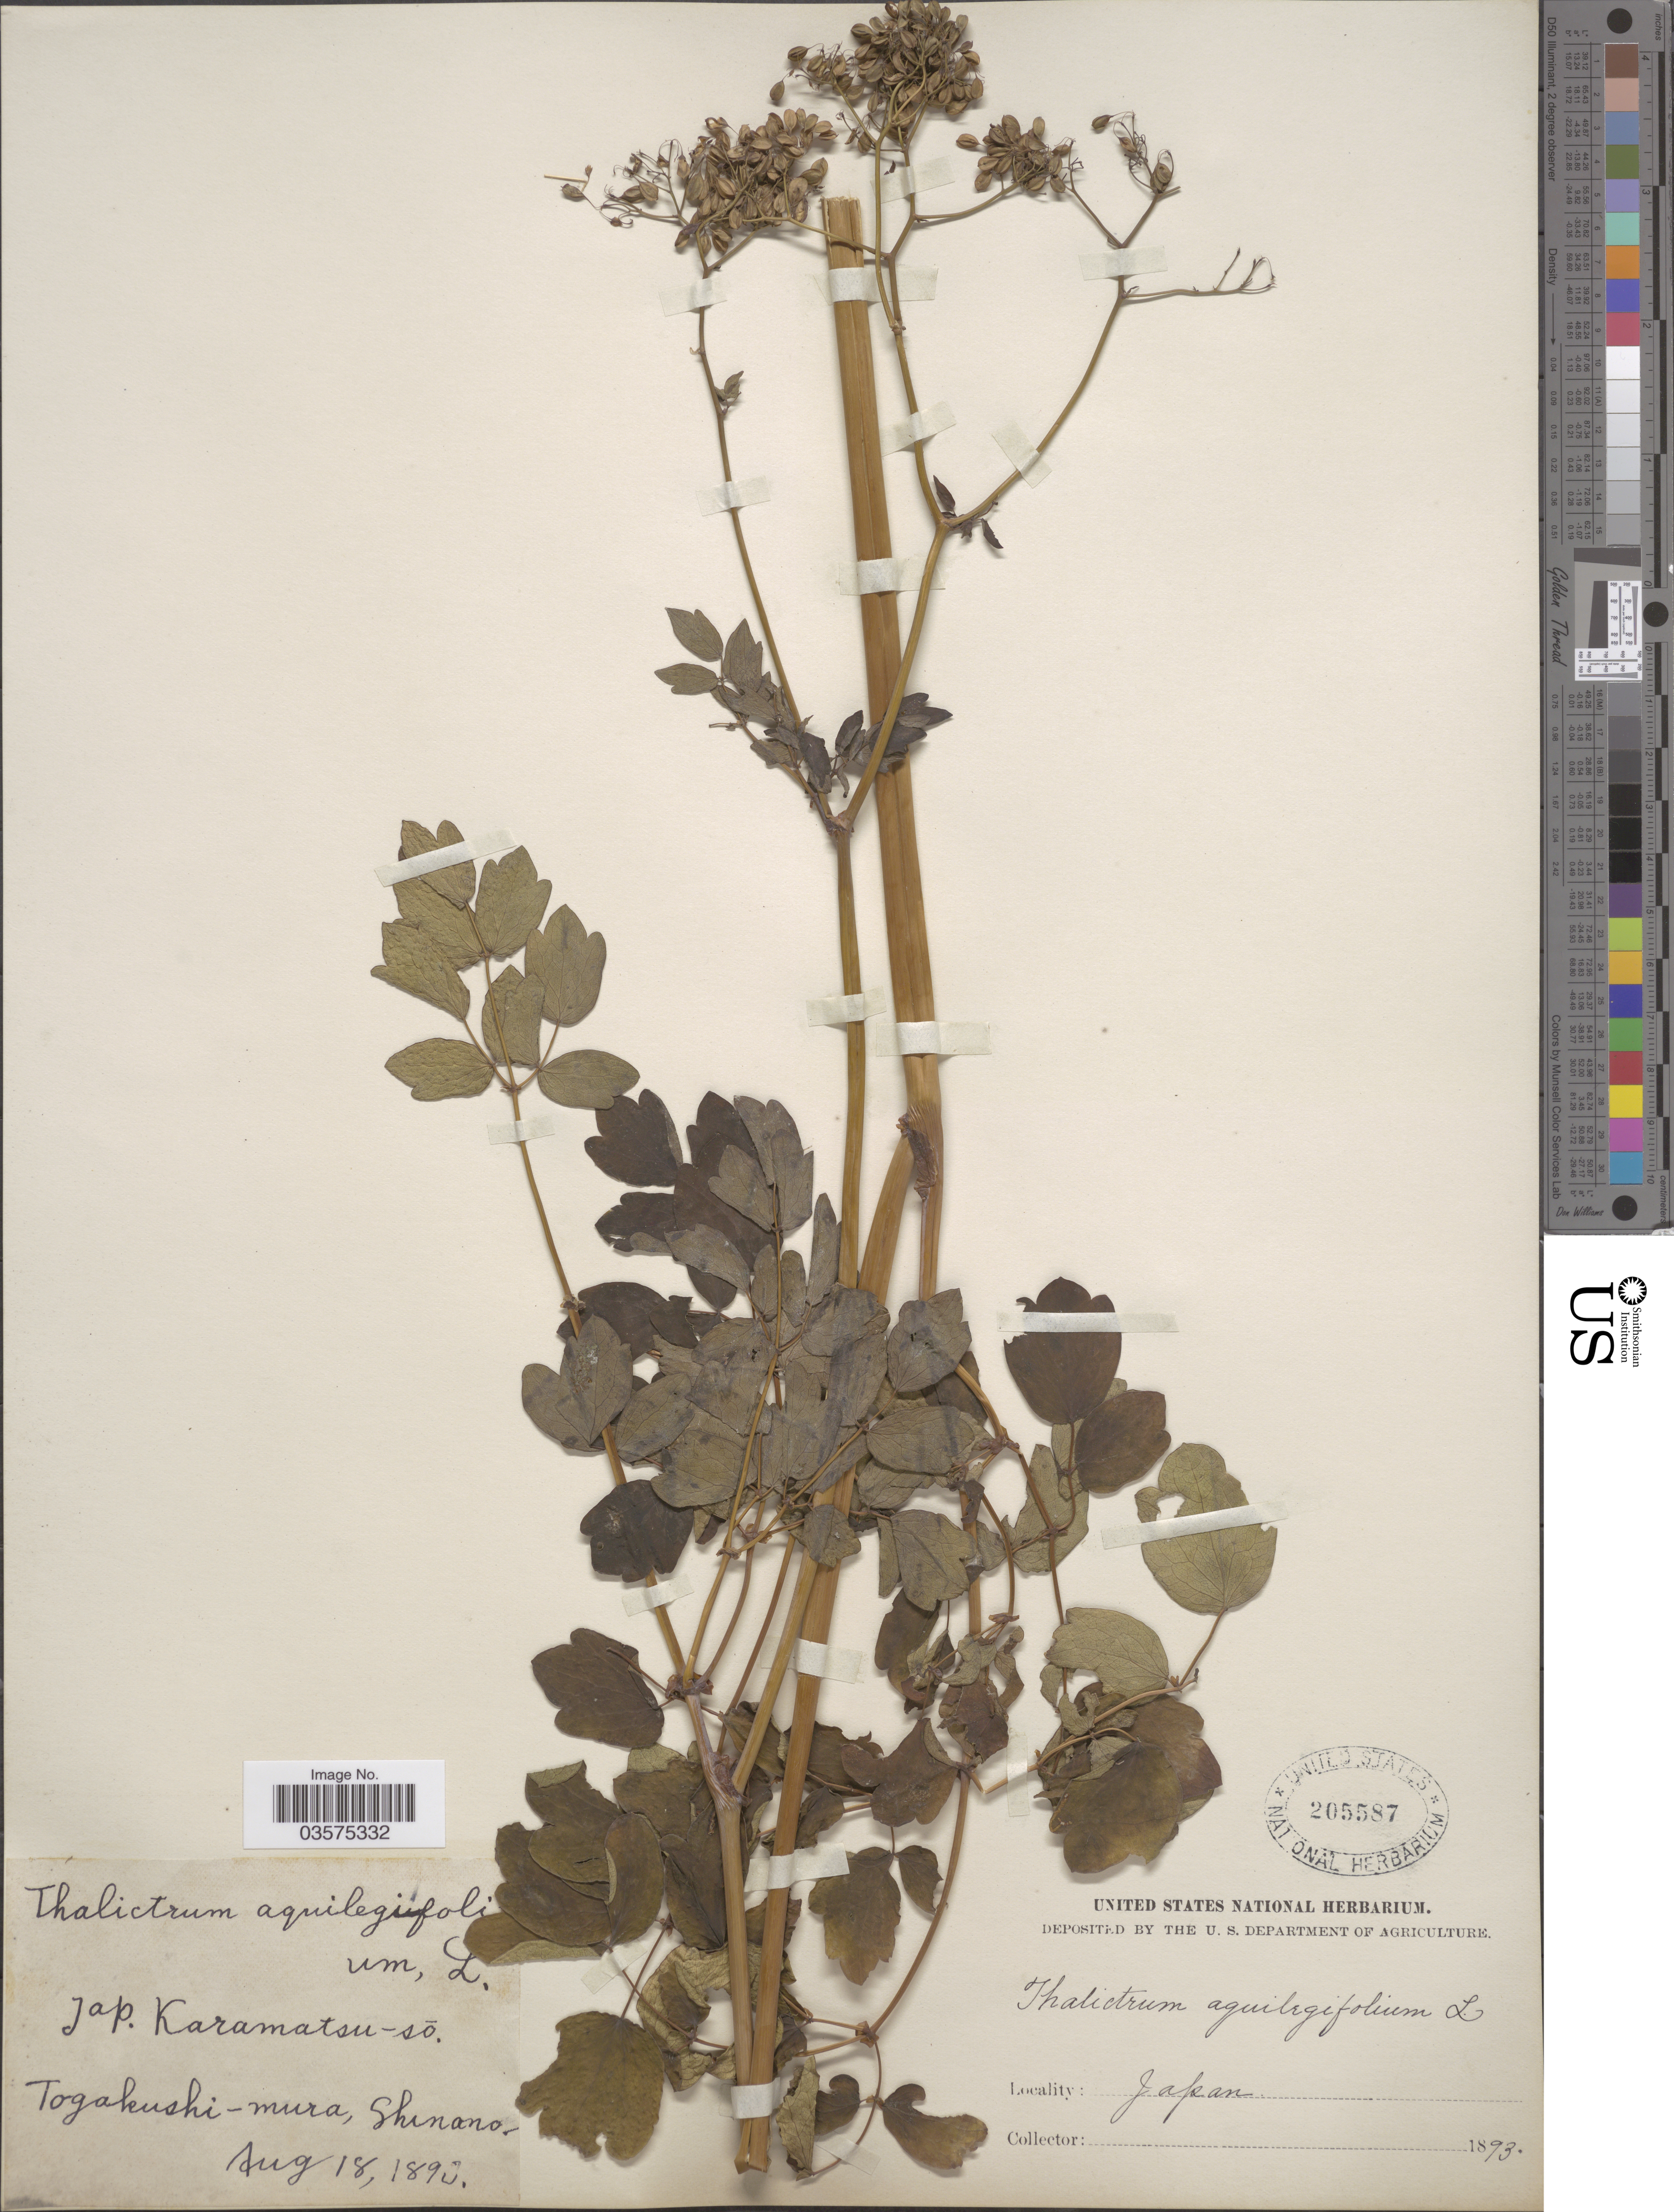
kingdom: Plantae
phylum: Tracheophyta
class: Magnoliopsida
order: Ranunculales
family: Ranunculaceae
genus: Thalictrum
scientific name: Thalictrum aquilegifolium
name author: L.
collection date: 1893-08-18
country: Japan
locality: Togakushi-mura, Shinano.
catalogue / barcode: US 205587